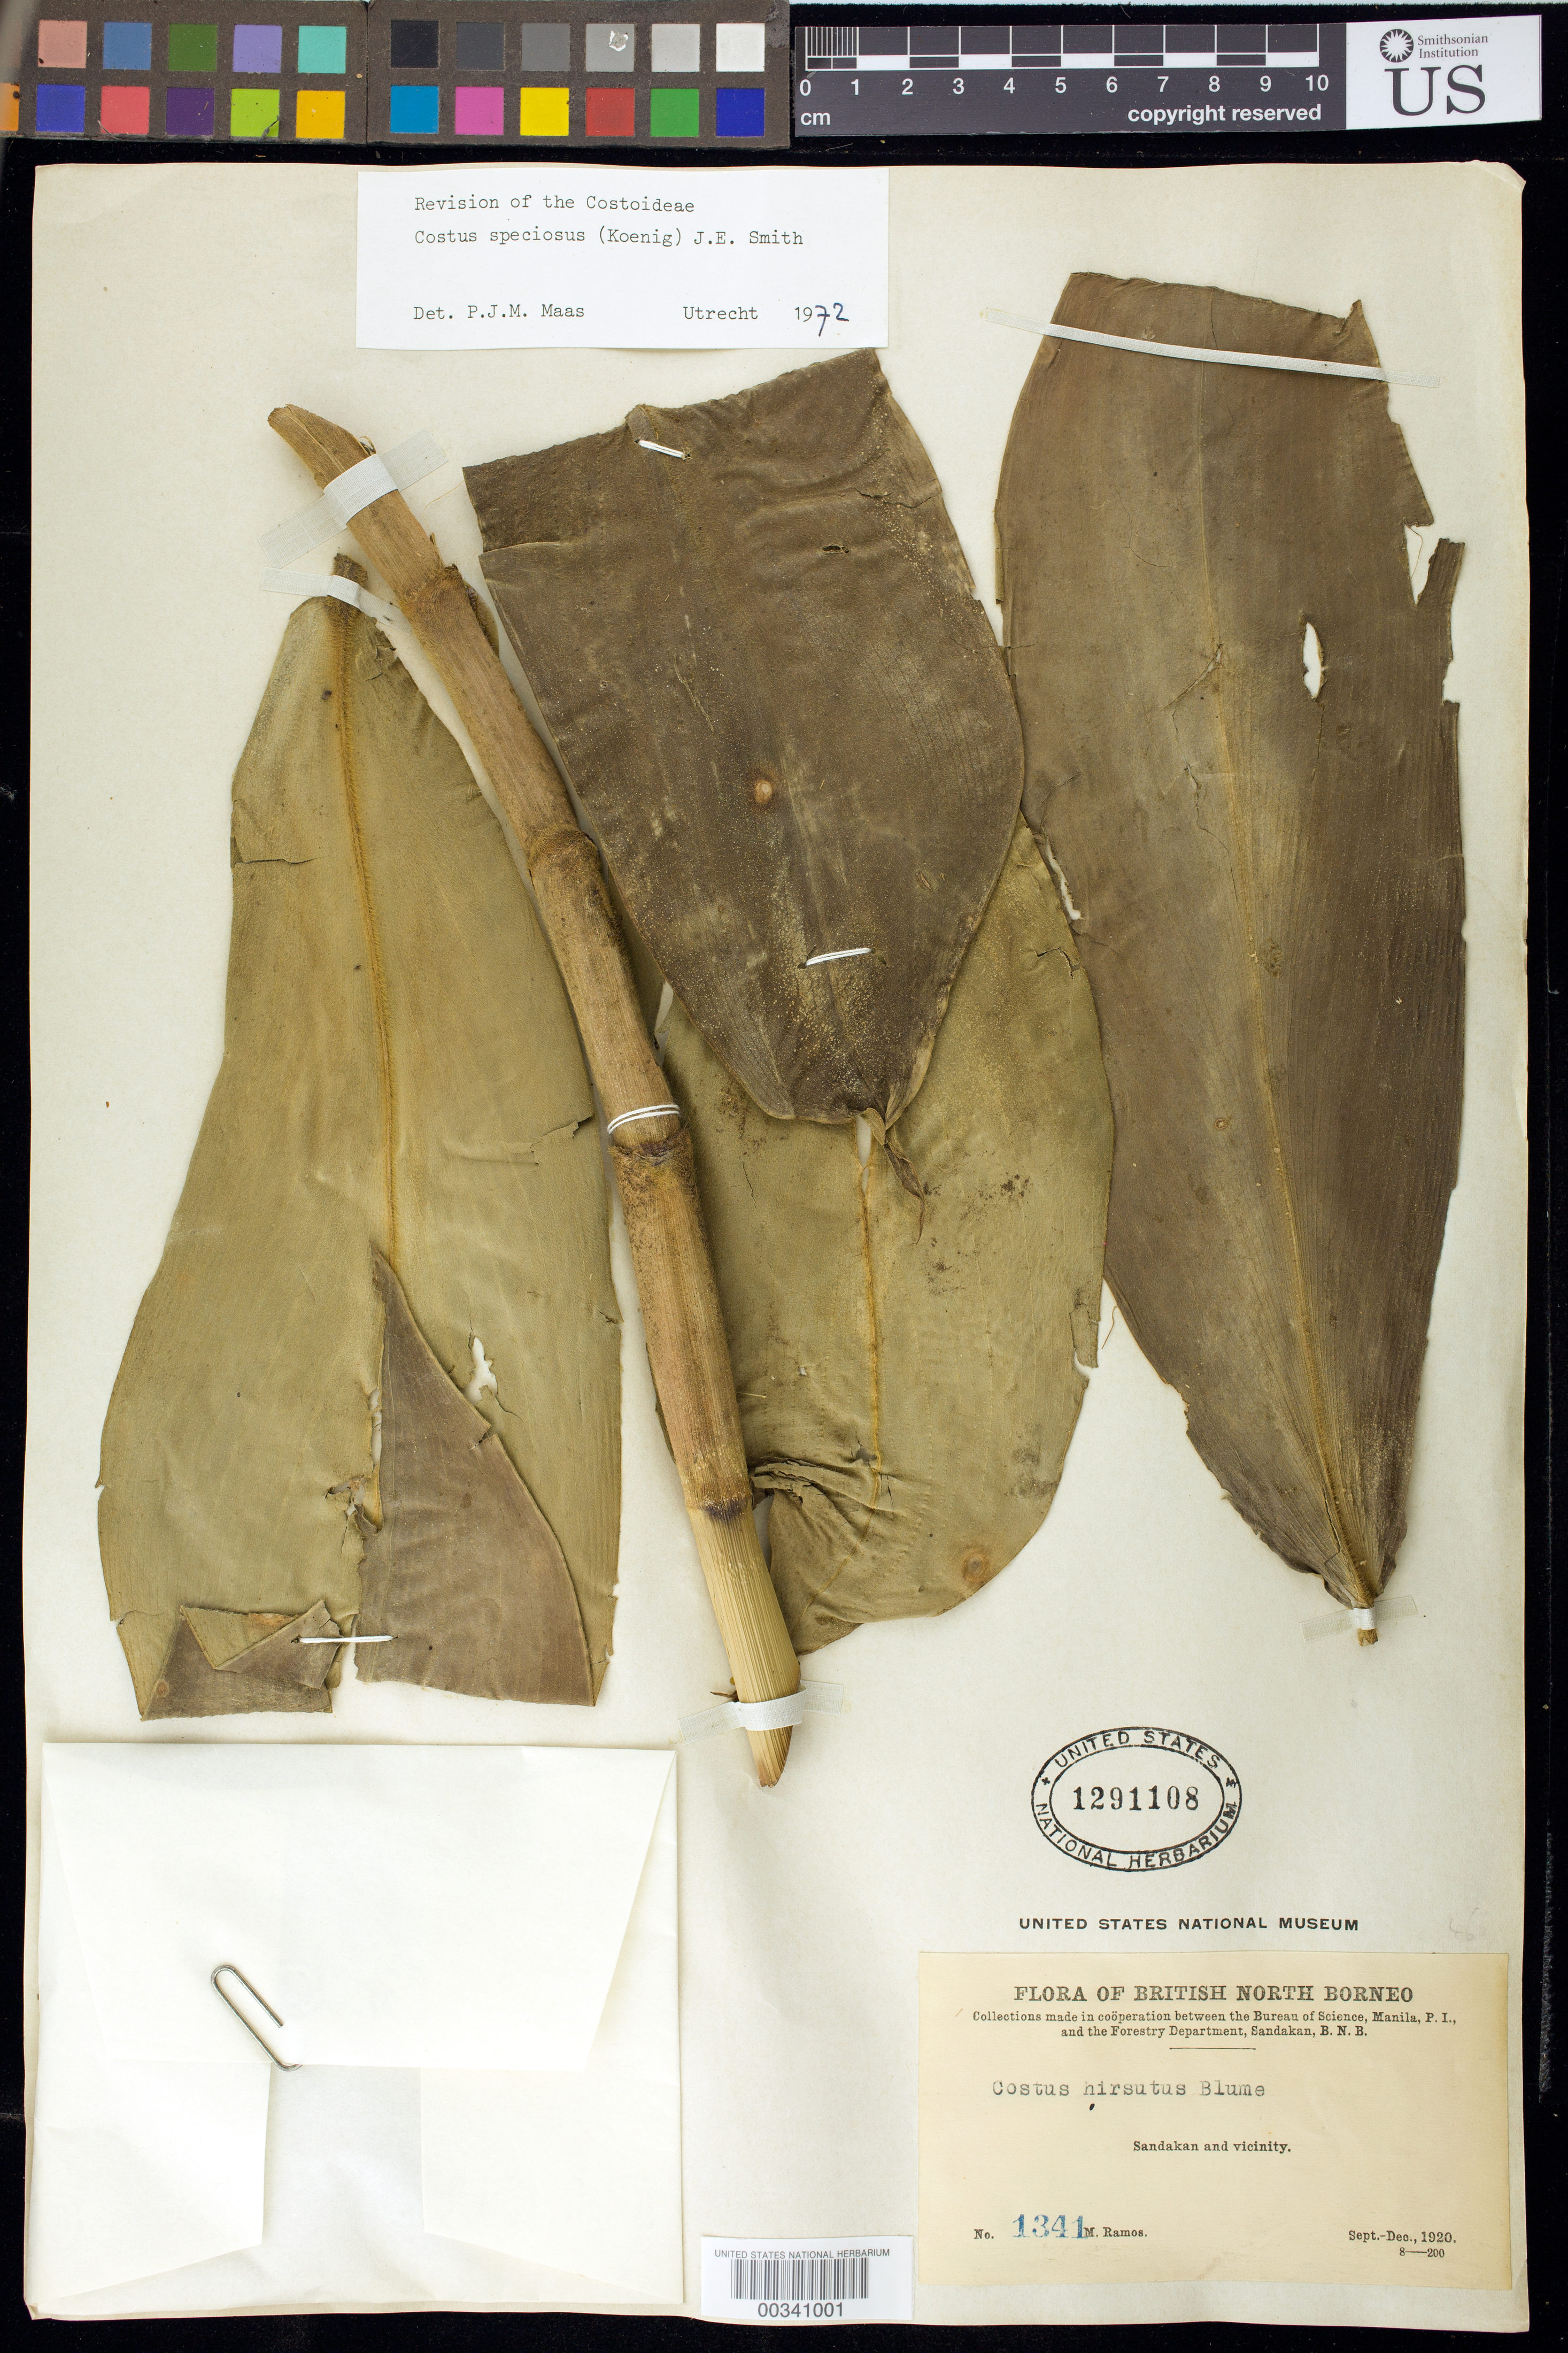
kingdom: Plantae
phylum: Tracheophyta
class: Liliopsida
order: Zingiberales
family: Costaceae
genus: Hellenia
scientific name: Hellenia speciosa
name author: (J. Koenig) S.R. Dutta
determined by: Wagner, W. L., (BOT), Smithsonian Institution - National Museum of Natural History (UNITED STATES)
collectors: M. Ramos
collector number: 1341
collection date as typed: Sep 1920 to -- Dec 1920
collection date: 1920-09/1920-12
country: Malaysia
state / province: Sabah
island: Borneo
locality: Flora of british north borneo, sandakan and vicinity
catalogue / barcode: US 1291108